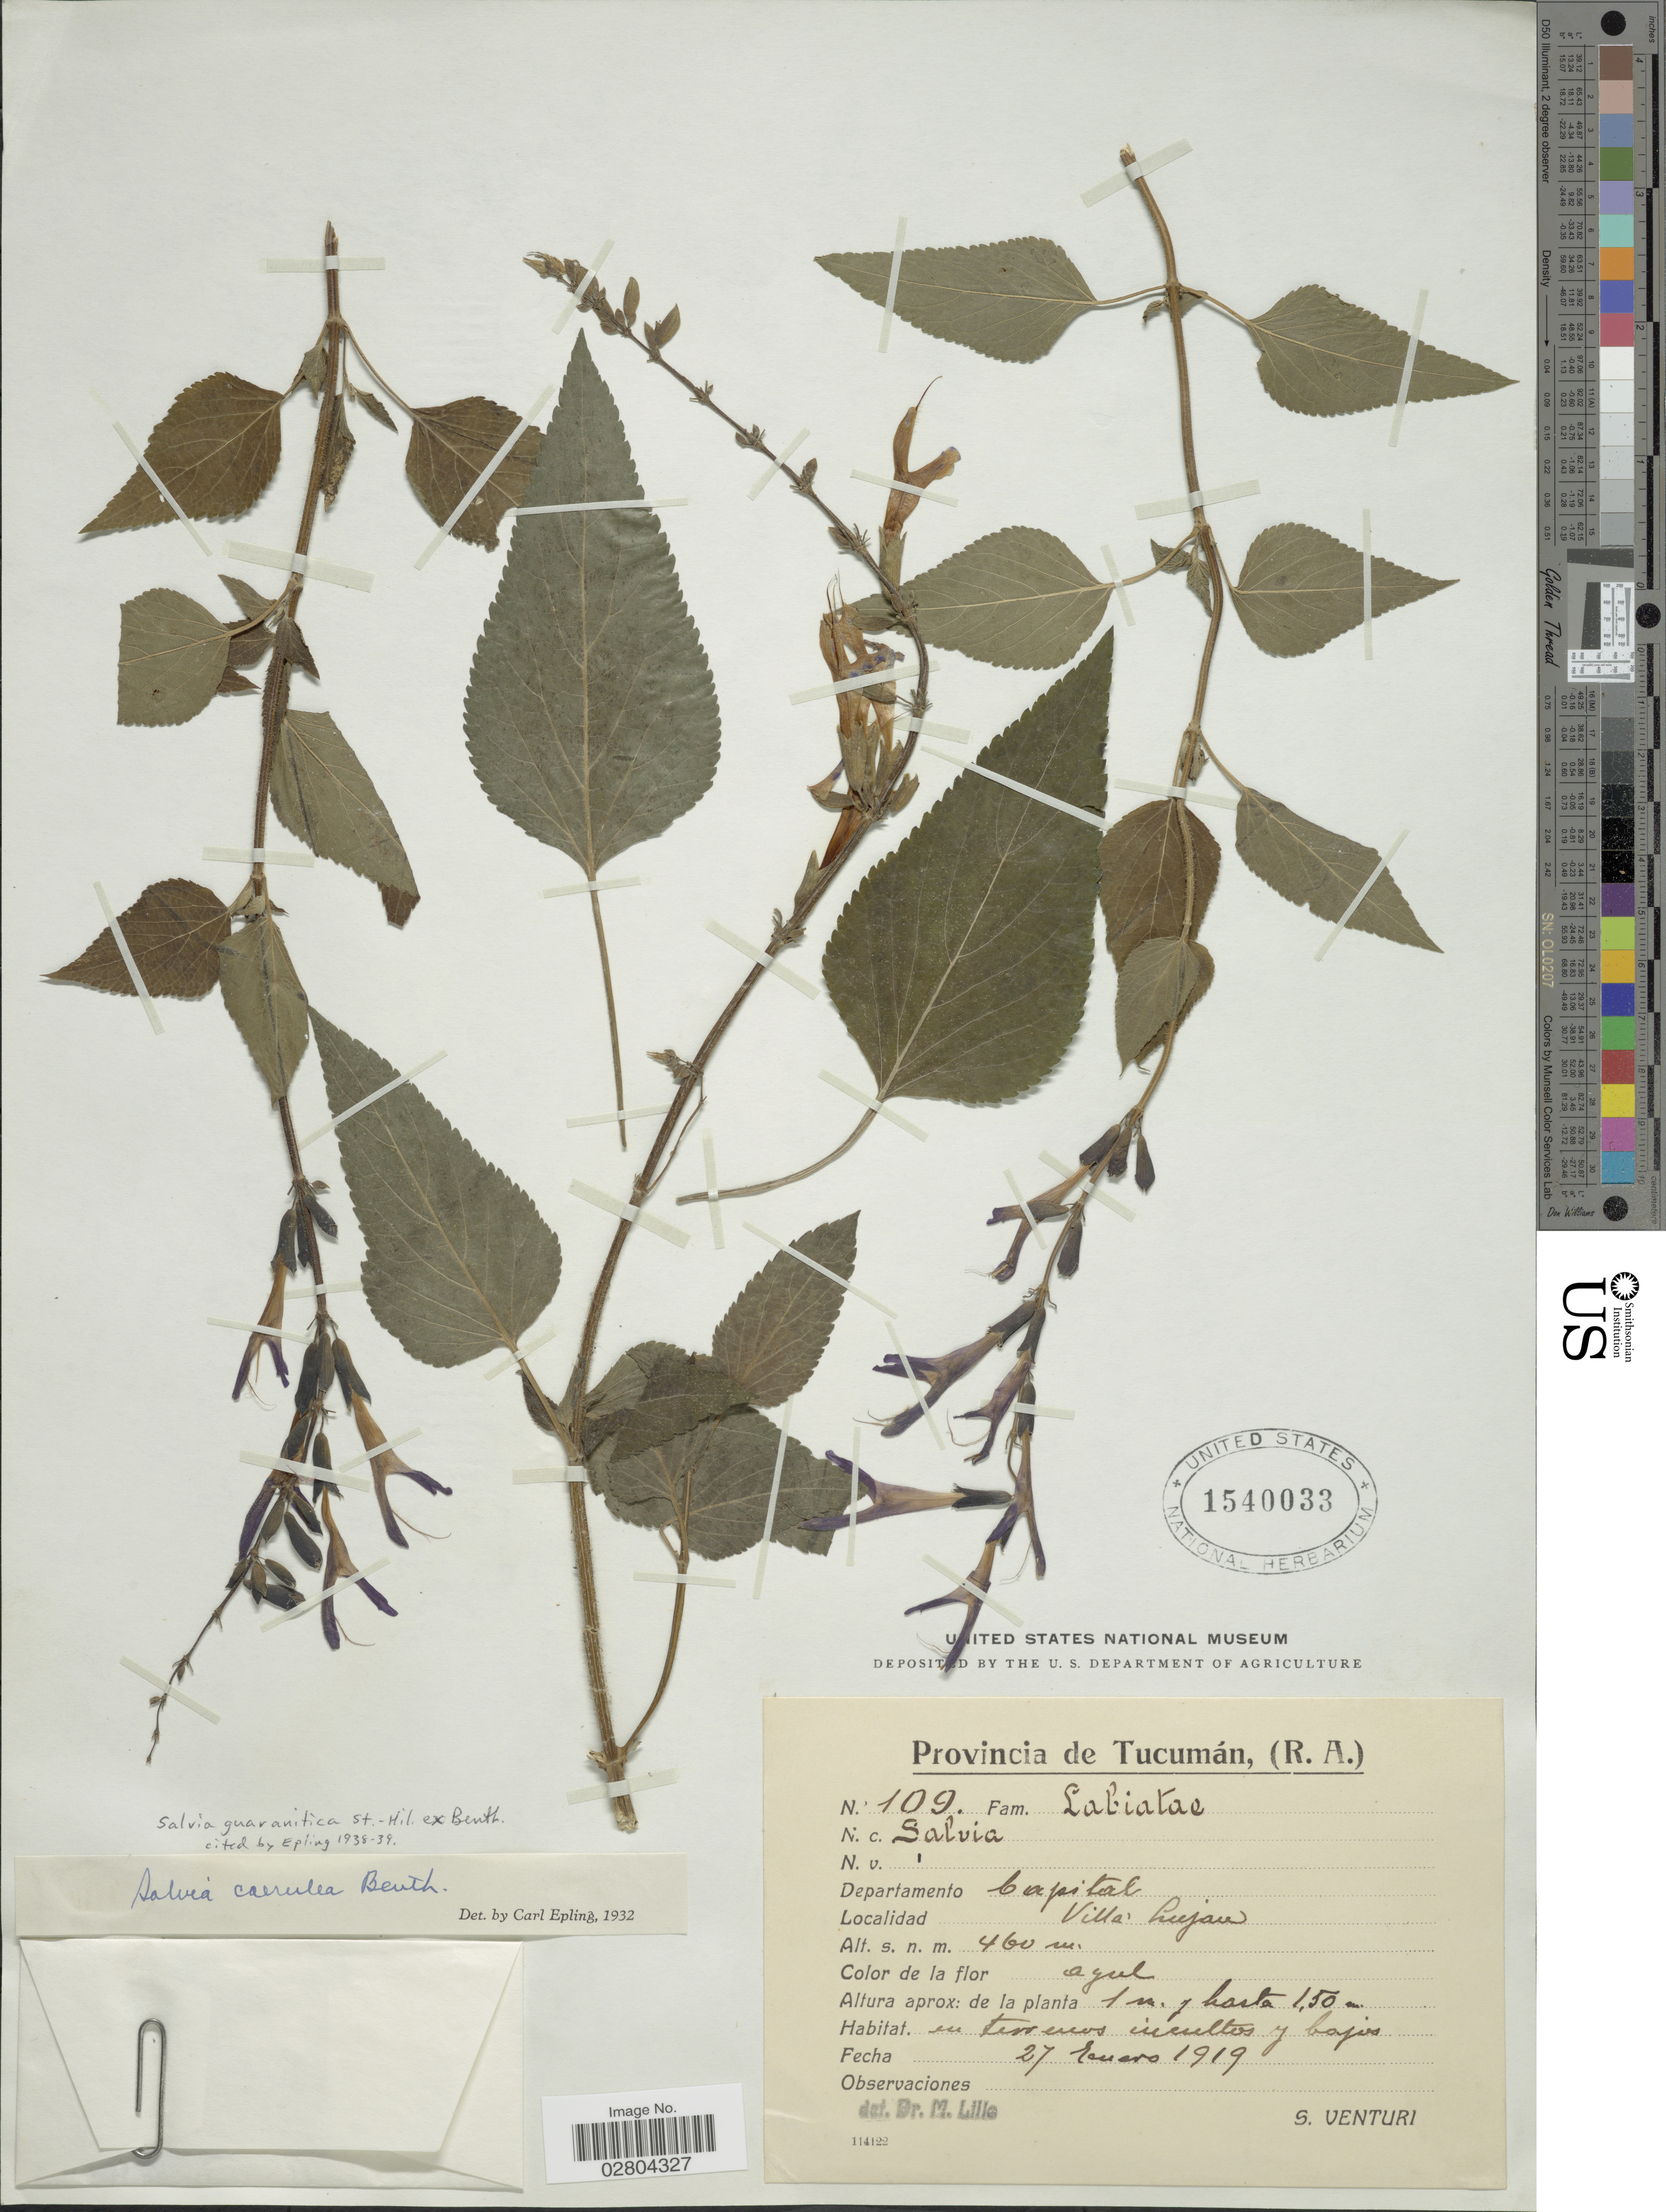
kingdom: Plantae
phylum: Tracheophyta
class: Magnoliopsida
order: Lamiales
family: Lamiaceae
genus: Salvia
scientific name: Salvia guaranitica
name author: A. St.-Hil. ex Benth.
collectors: S. Venturi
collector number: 109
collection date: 1919-01-27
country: Argentina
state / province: Tucuman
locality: Departamento Capital. Villa Lujan.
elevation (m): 460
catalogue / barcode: US 1540033